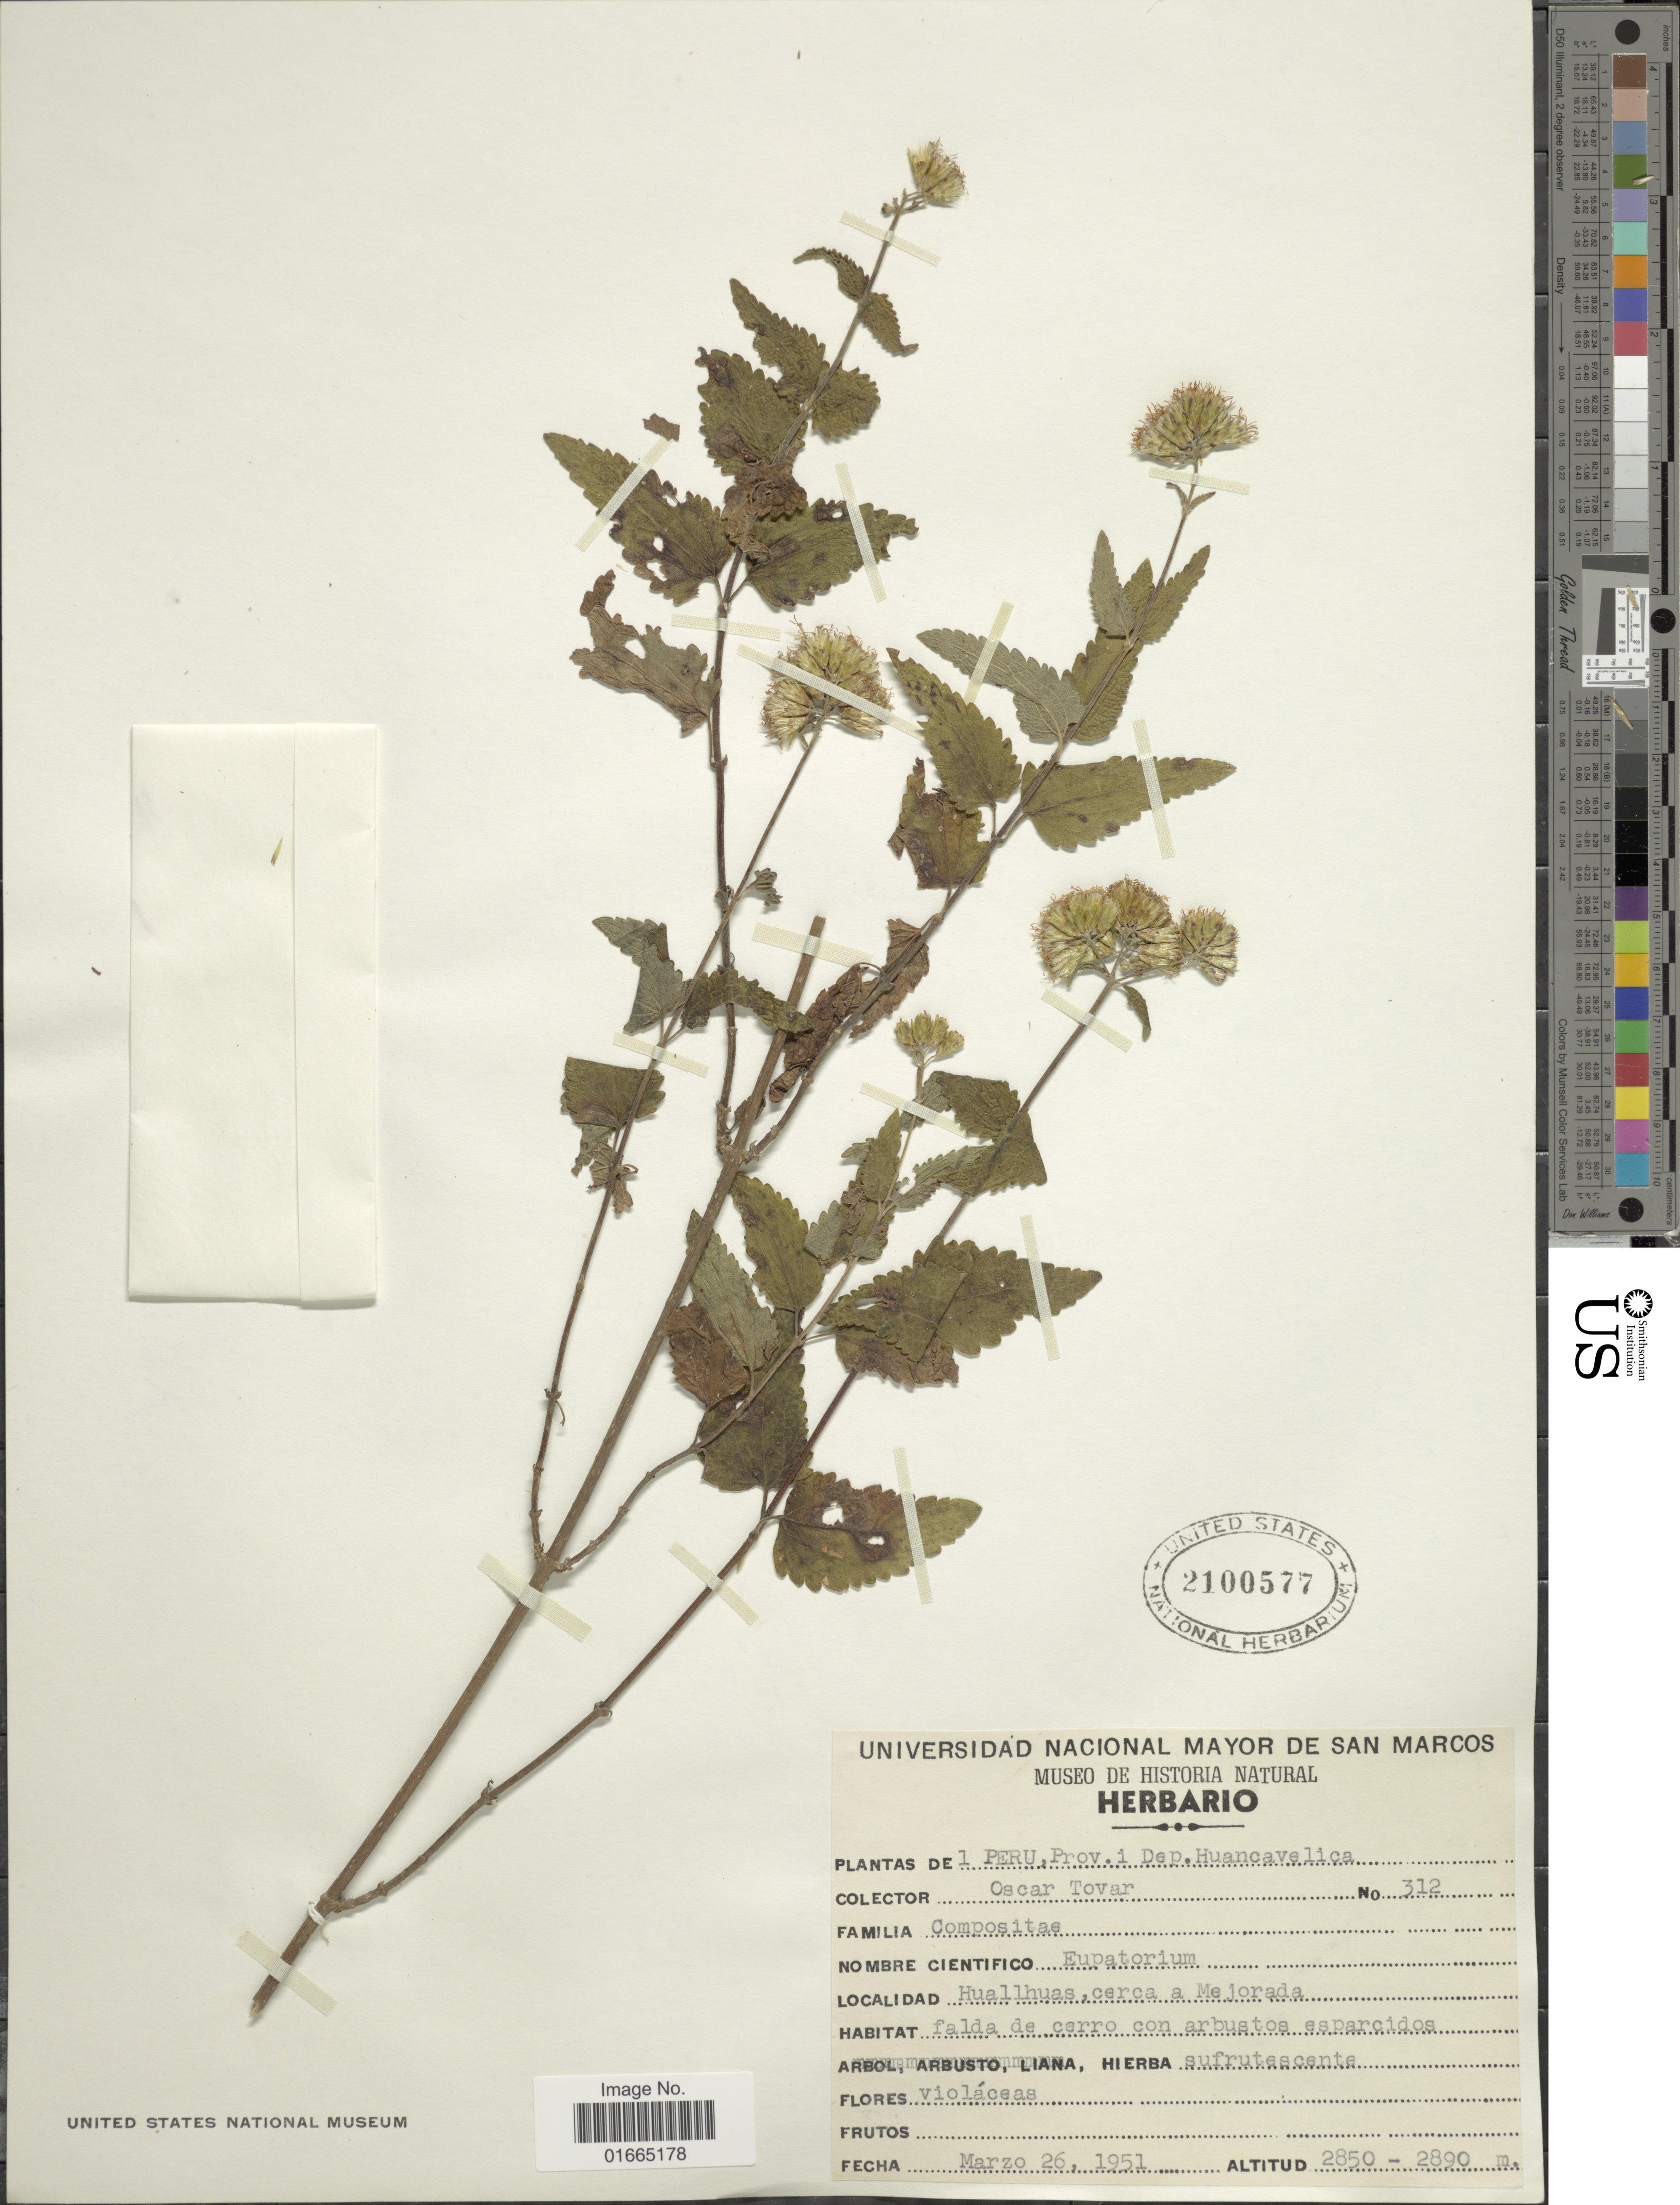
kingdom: Plantae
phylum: Tracheophyta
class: Magnoliopsida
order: Asterales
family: Asteraceae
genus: Cronquistianthus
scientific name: Cronquistianthus urubambensis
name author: (B.L. Rob.) R.M. King & H. Rob.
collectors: C. Tovar Breña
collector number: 312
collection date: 1951-03-26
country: Peru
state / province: Huancavelica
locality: Prov. i Dep. Huancavelica. Huallhuas, cerca a Mejorada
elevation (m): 2850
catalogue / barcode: US 2100577